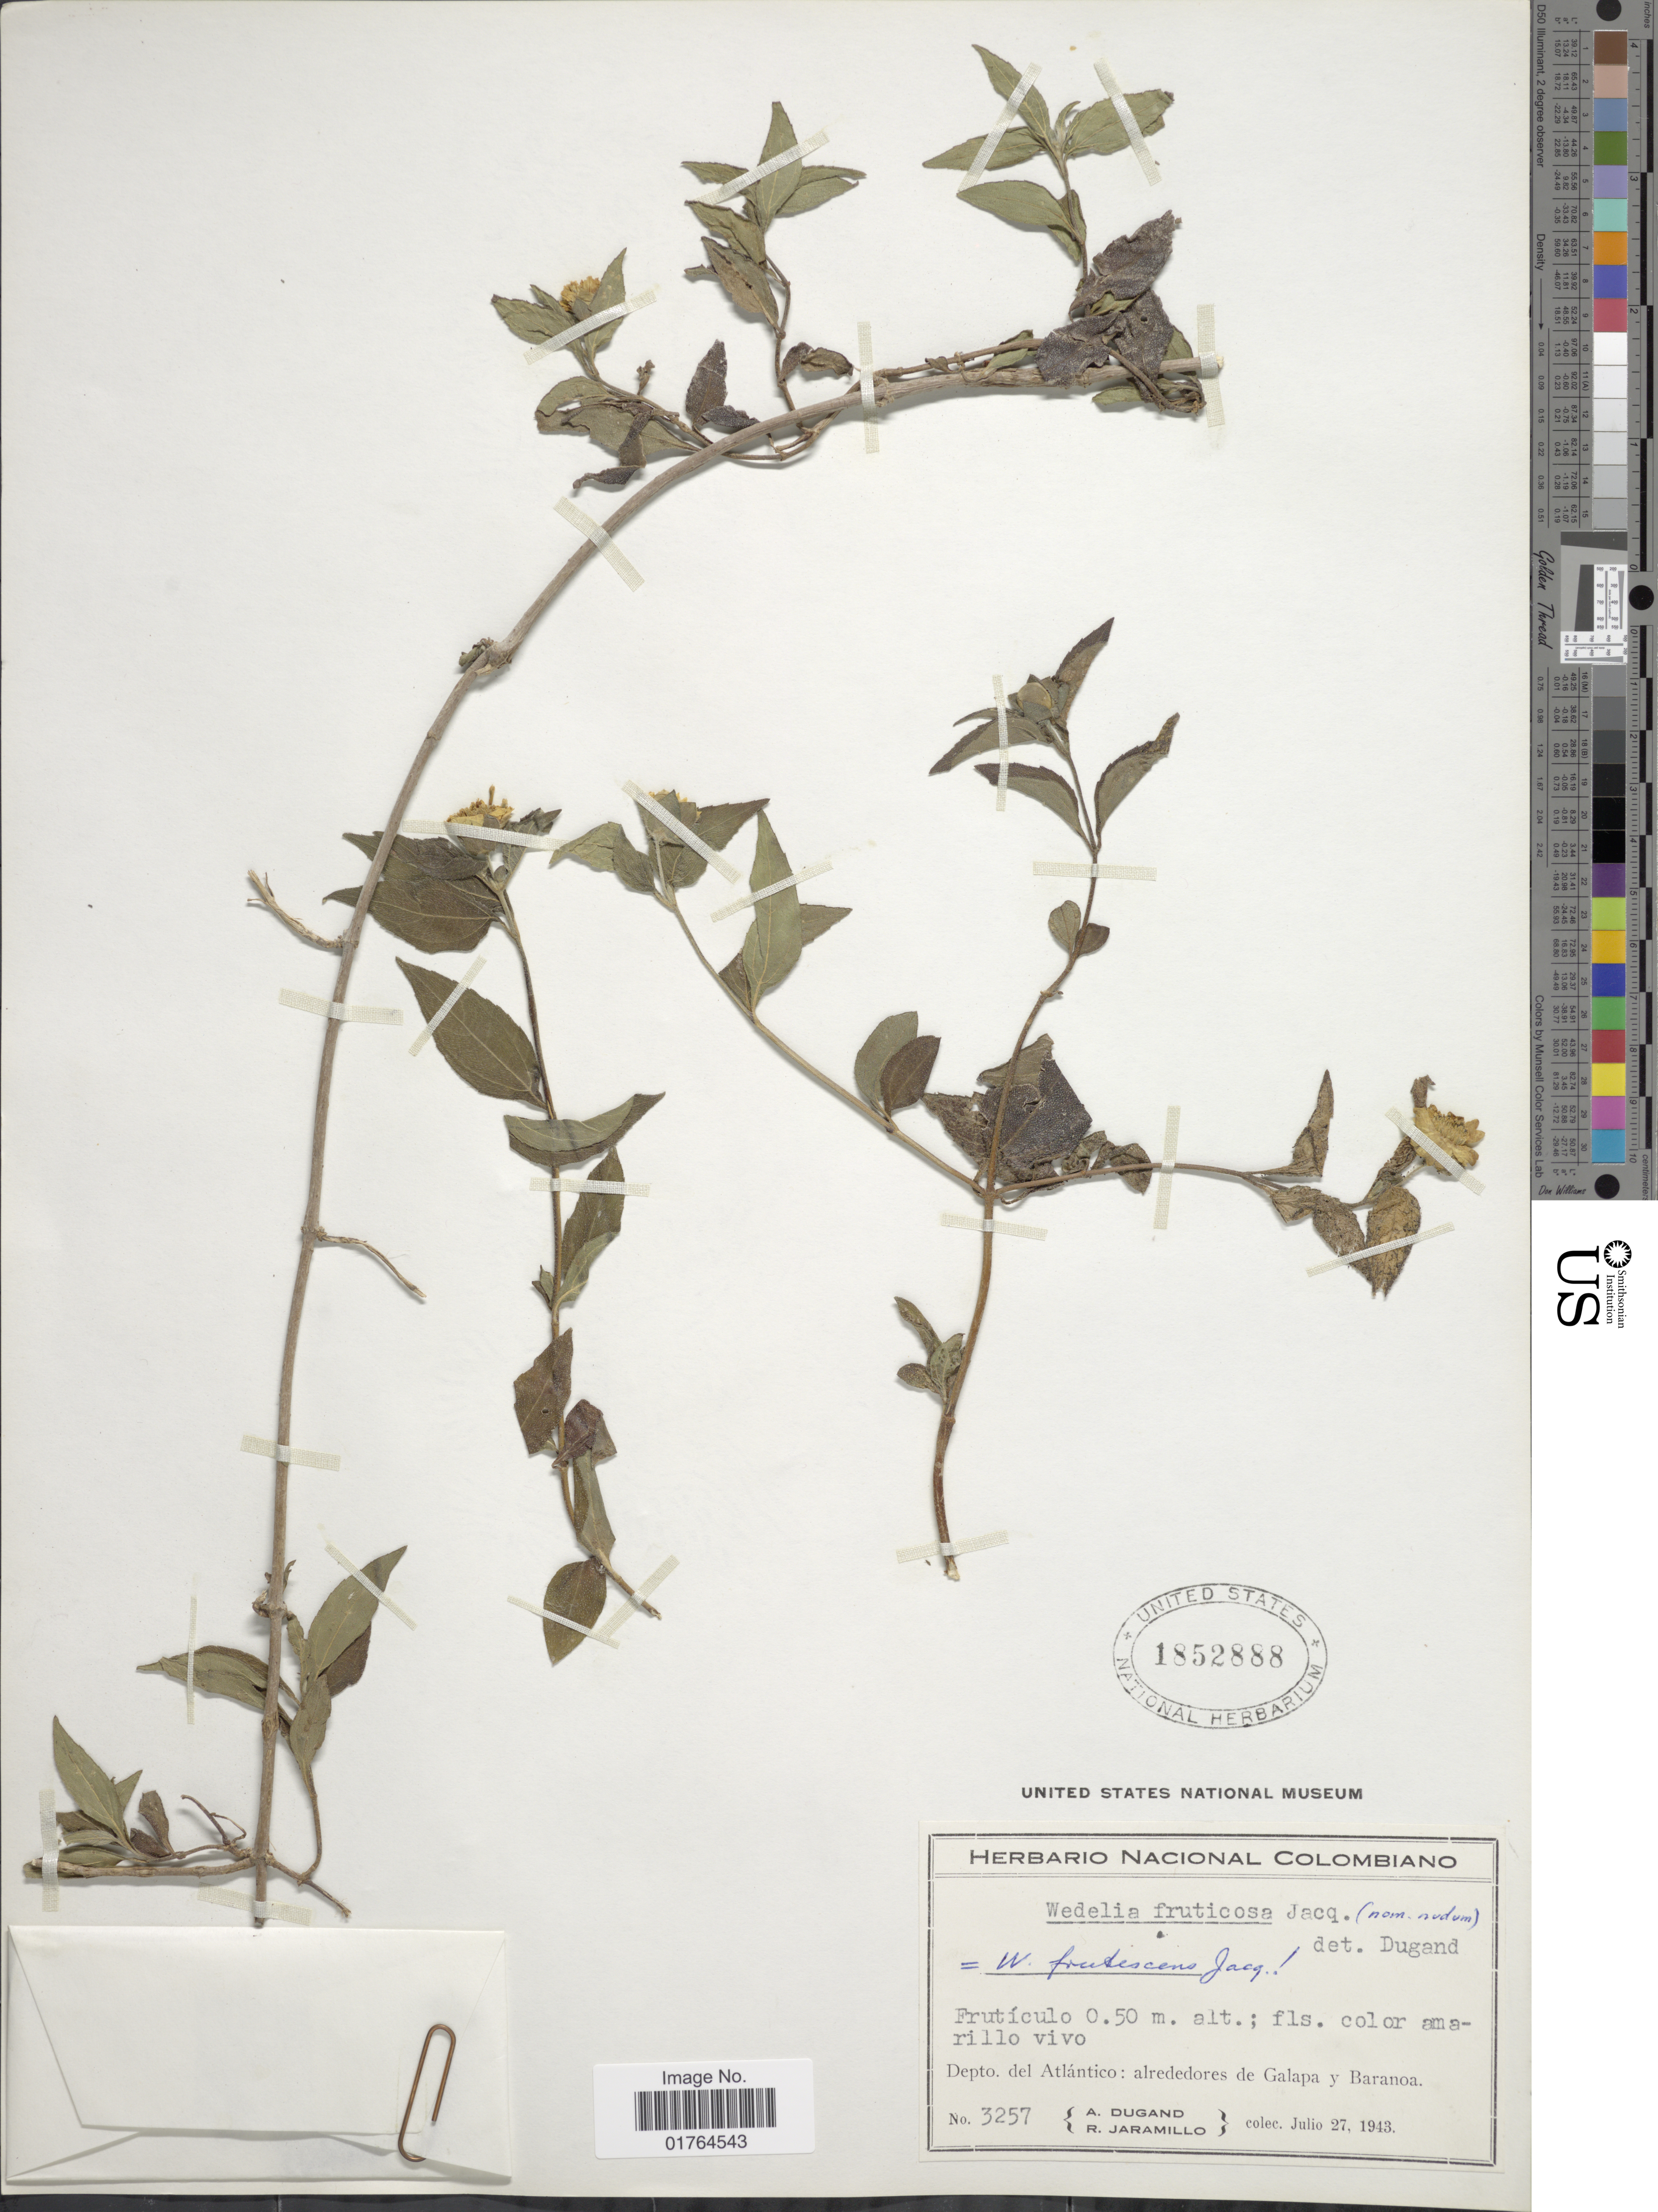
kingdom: Plantae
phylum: Tracheophyta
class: Magnoliopsida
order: Asterales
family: Asteraceae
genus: Wedelia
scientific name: Wedelia fruticosa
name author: Jacq.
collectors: A. Dugand & R. Jaramillo M.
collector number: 3257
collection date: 1943-07-27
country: Colombia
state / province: Atlántico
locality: Alrededores de Galapa y Baranoa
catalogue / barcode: US 1852888